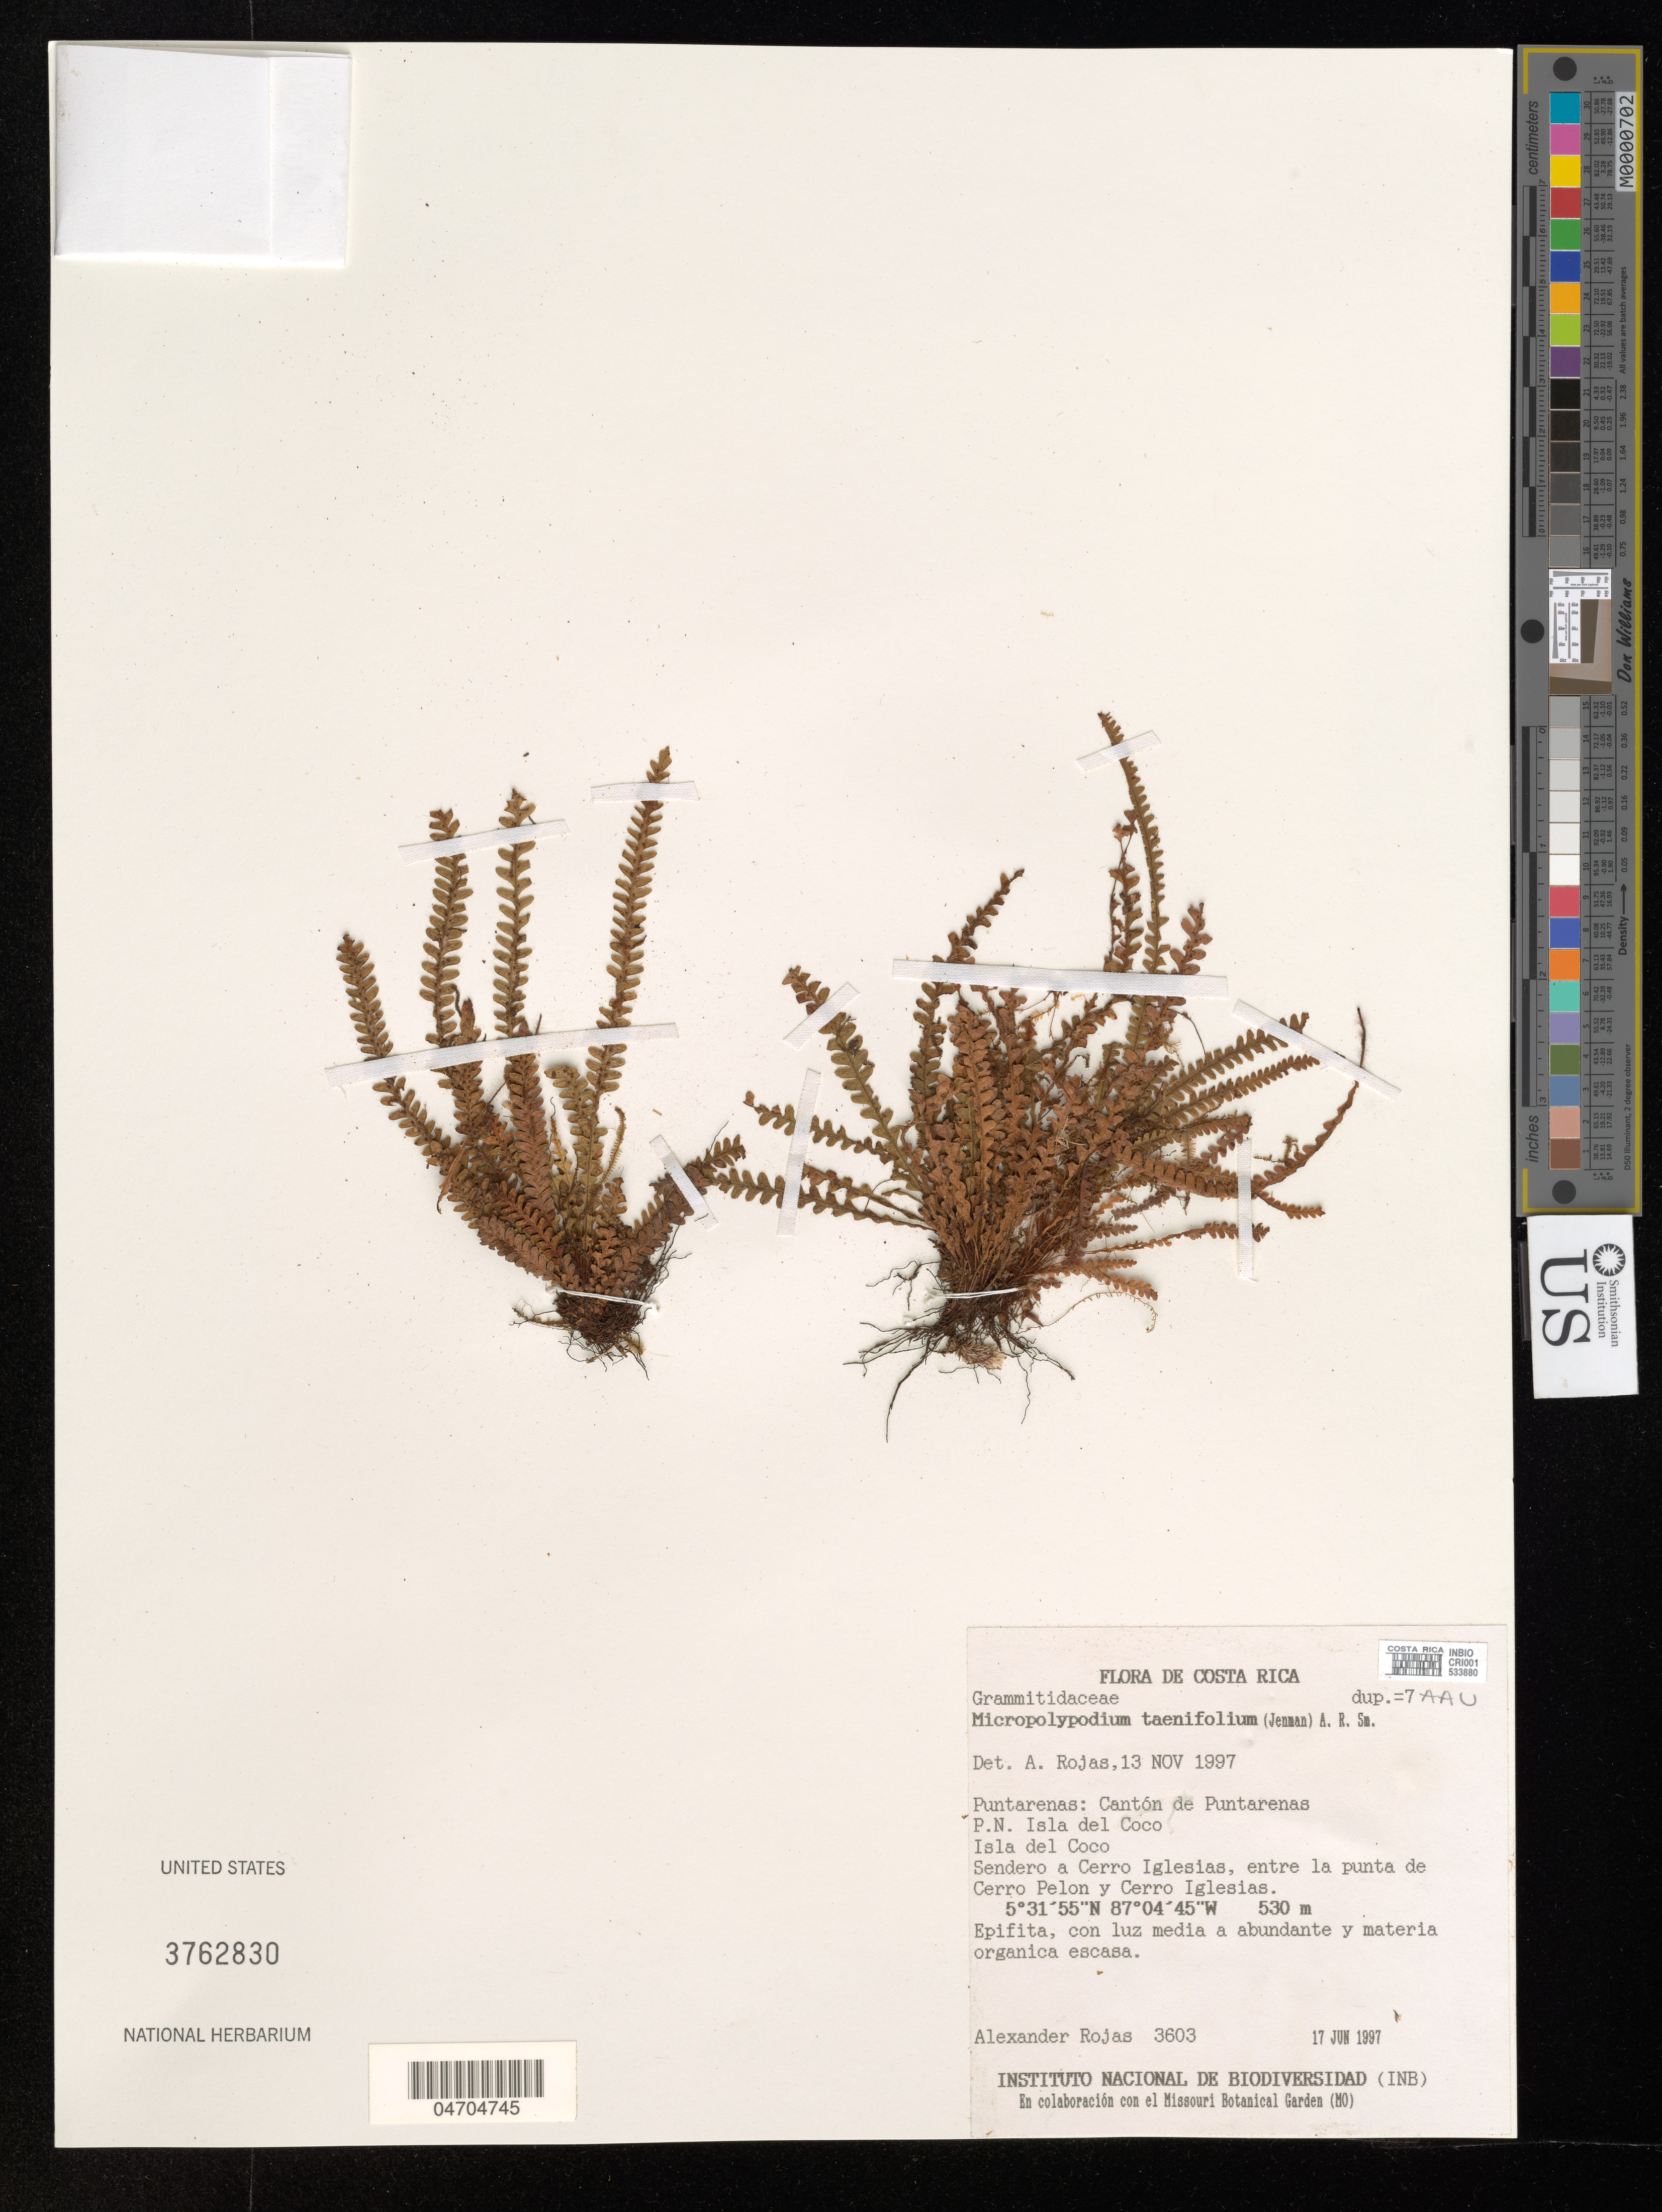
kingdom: Plantae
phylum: Tracheophyta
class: Polypodiopsida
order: Polypodiales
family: Polypodiaceae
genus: Moranopteris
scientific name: Moranopteris taenifolia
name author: (Jenman) R. Y. Hirai & J. Prado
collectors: A. Rojas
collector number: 3603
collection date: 1997-06-17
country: Costa Rica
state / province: Puntarenas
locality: Cantón de Puntarenas. P. N. Isla del Coco. Isla del Coco. Sendero a Cerro Iglesias, entre la punta de Cerro Pelon y Cerro Iglesias.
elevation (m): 530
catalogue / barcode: US 3762830